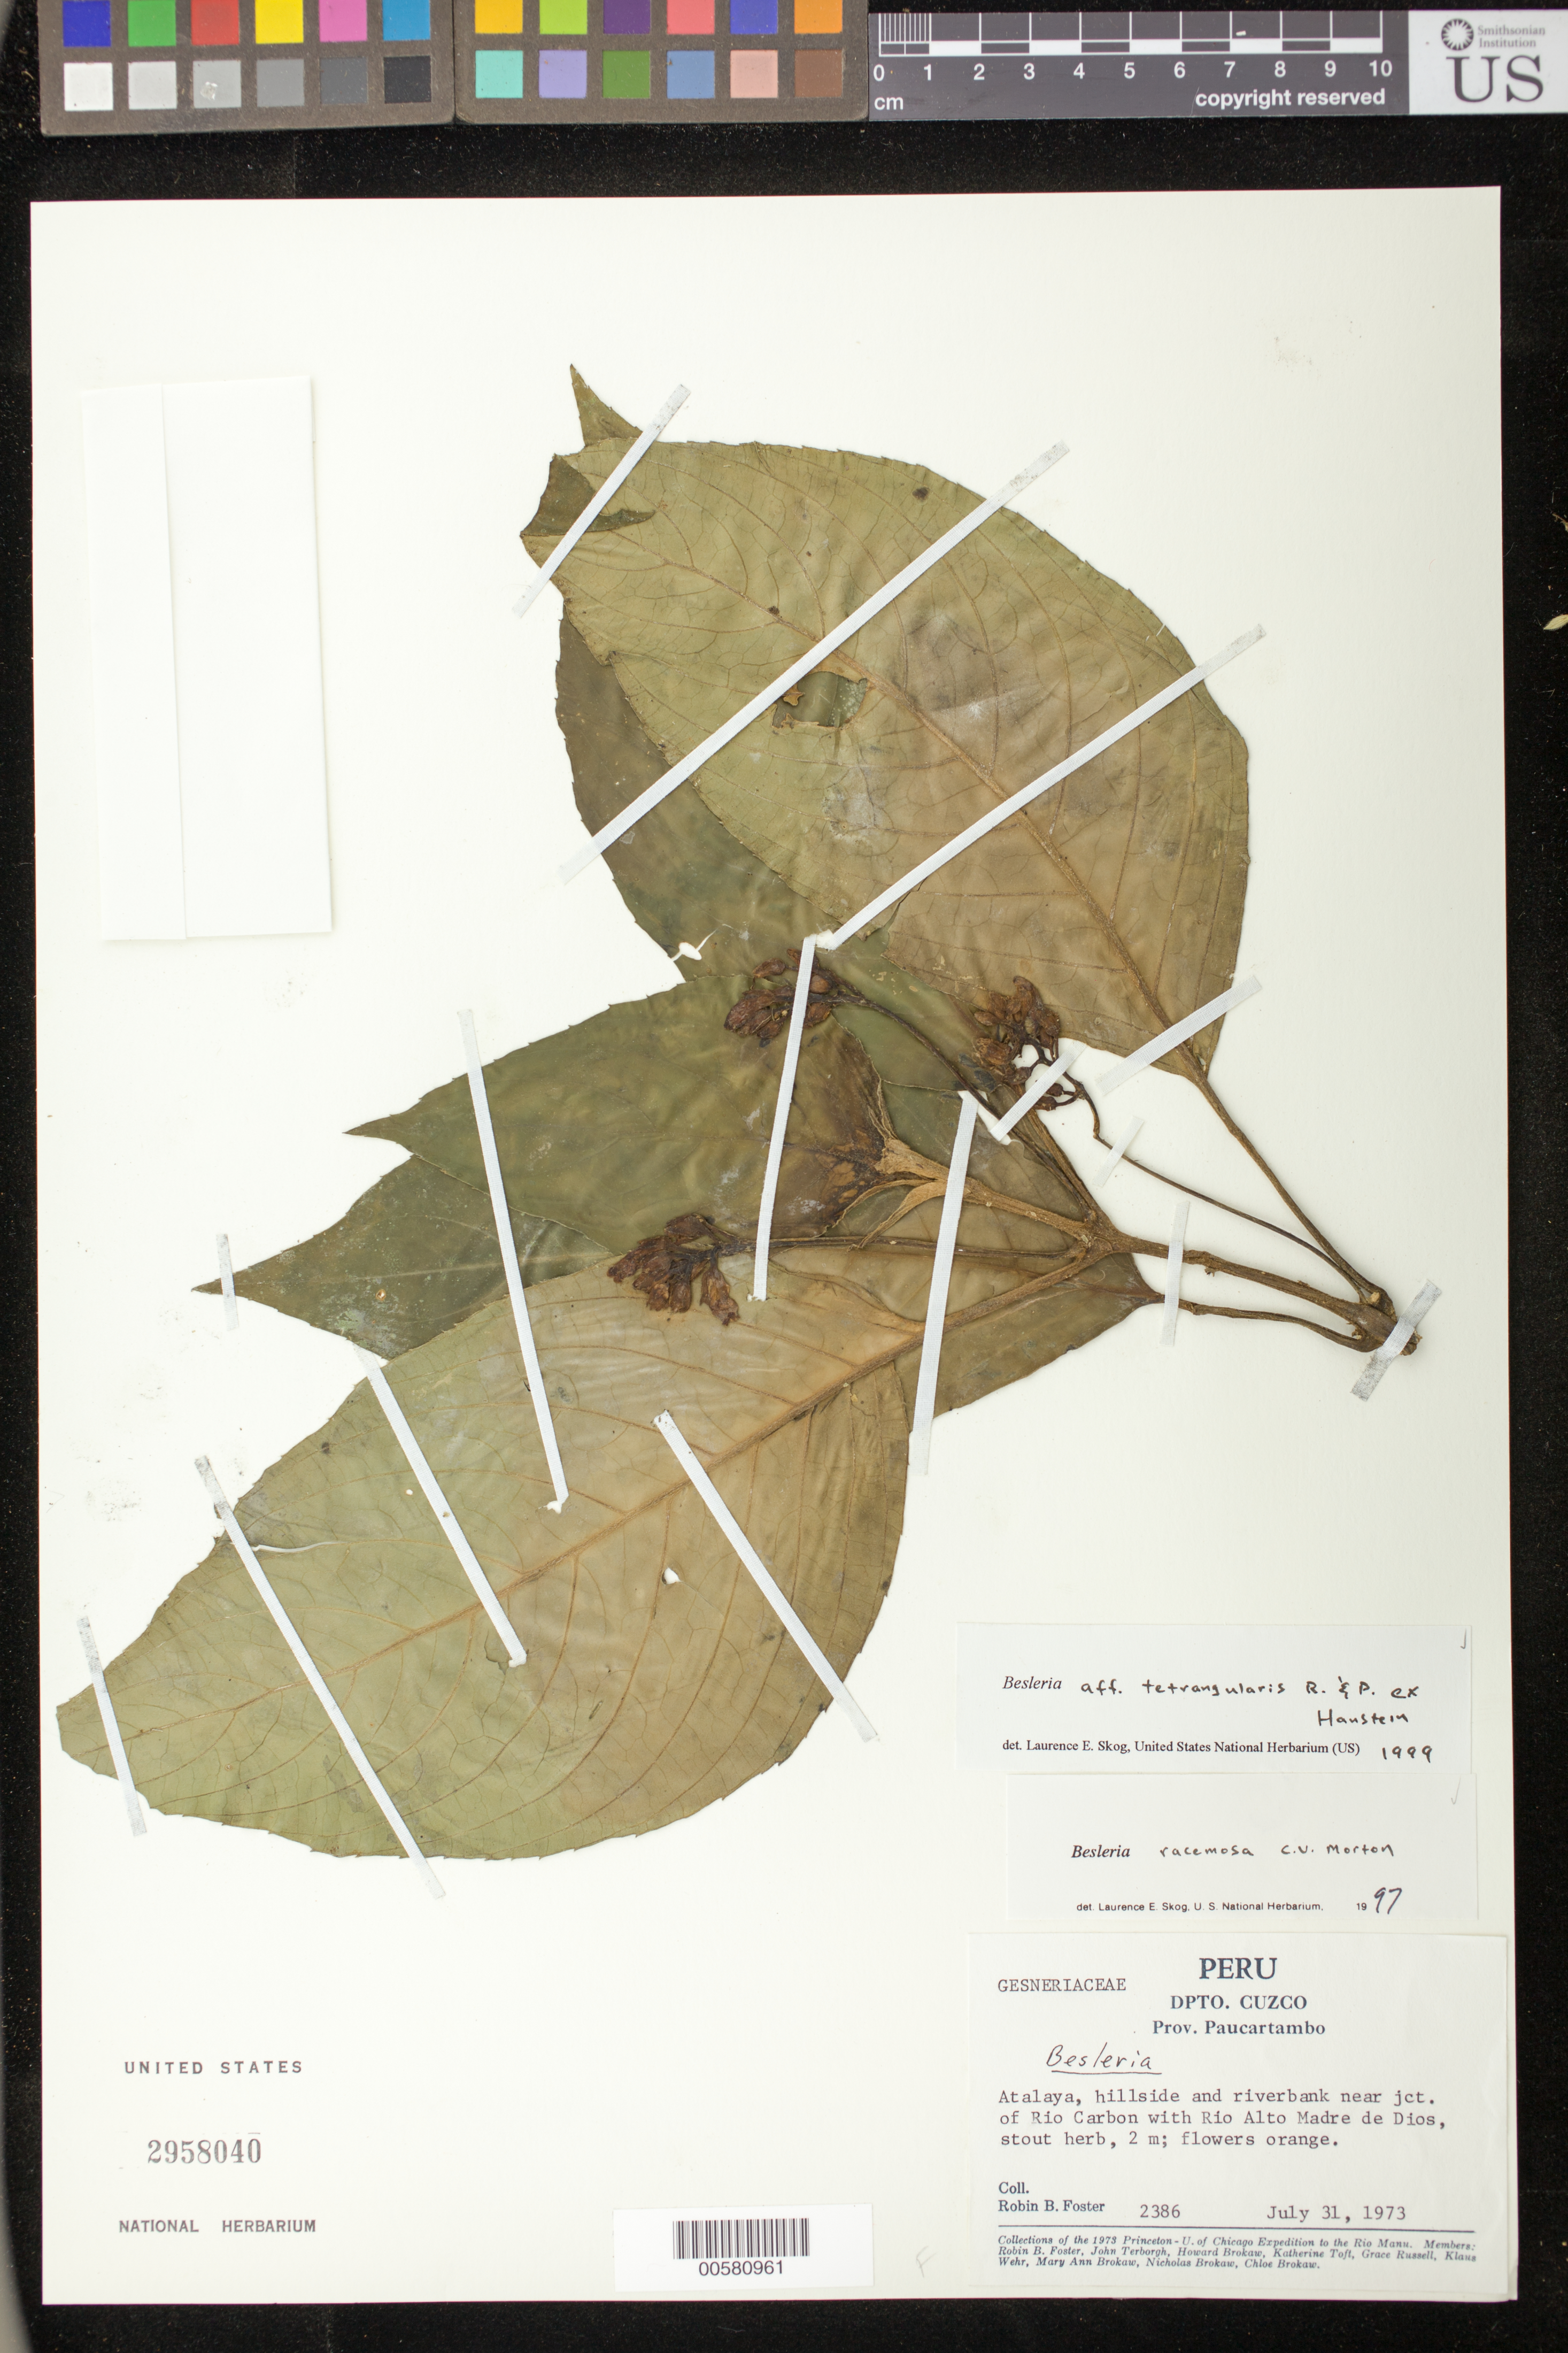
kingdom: Plantae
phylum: Tracheophyta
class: Magnoliopsida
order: Lamiales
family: Gesneriaceae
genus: Besleria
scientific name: Besleria tetrangularis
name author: Ruiz ex Hanst.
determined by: Skog, Laurence E.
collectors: R. B. Foster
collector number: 2386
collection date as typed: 31 Jul 1973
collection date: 1973-07-31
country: Peru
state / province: Cusco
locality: Prov. Paucartambo; Atalaya, near jct. of Rio Carbon with Rio Alto Madre de Dios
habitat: Hillside and riverbank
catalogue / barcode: US 2958040